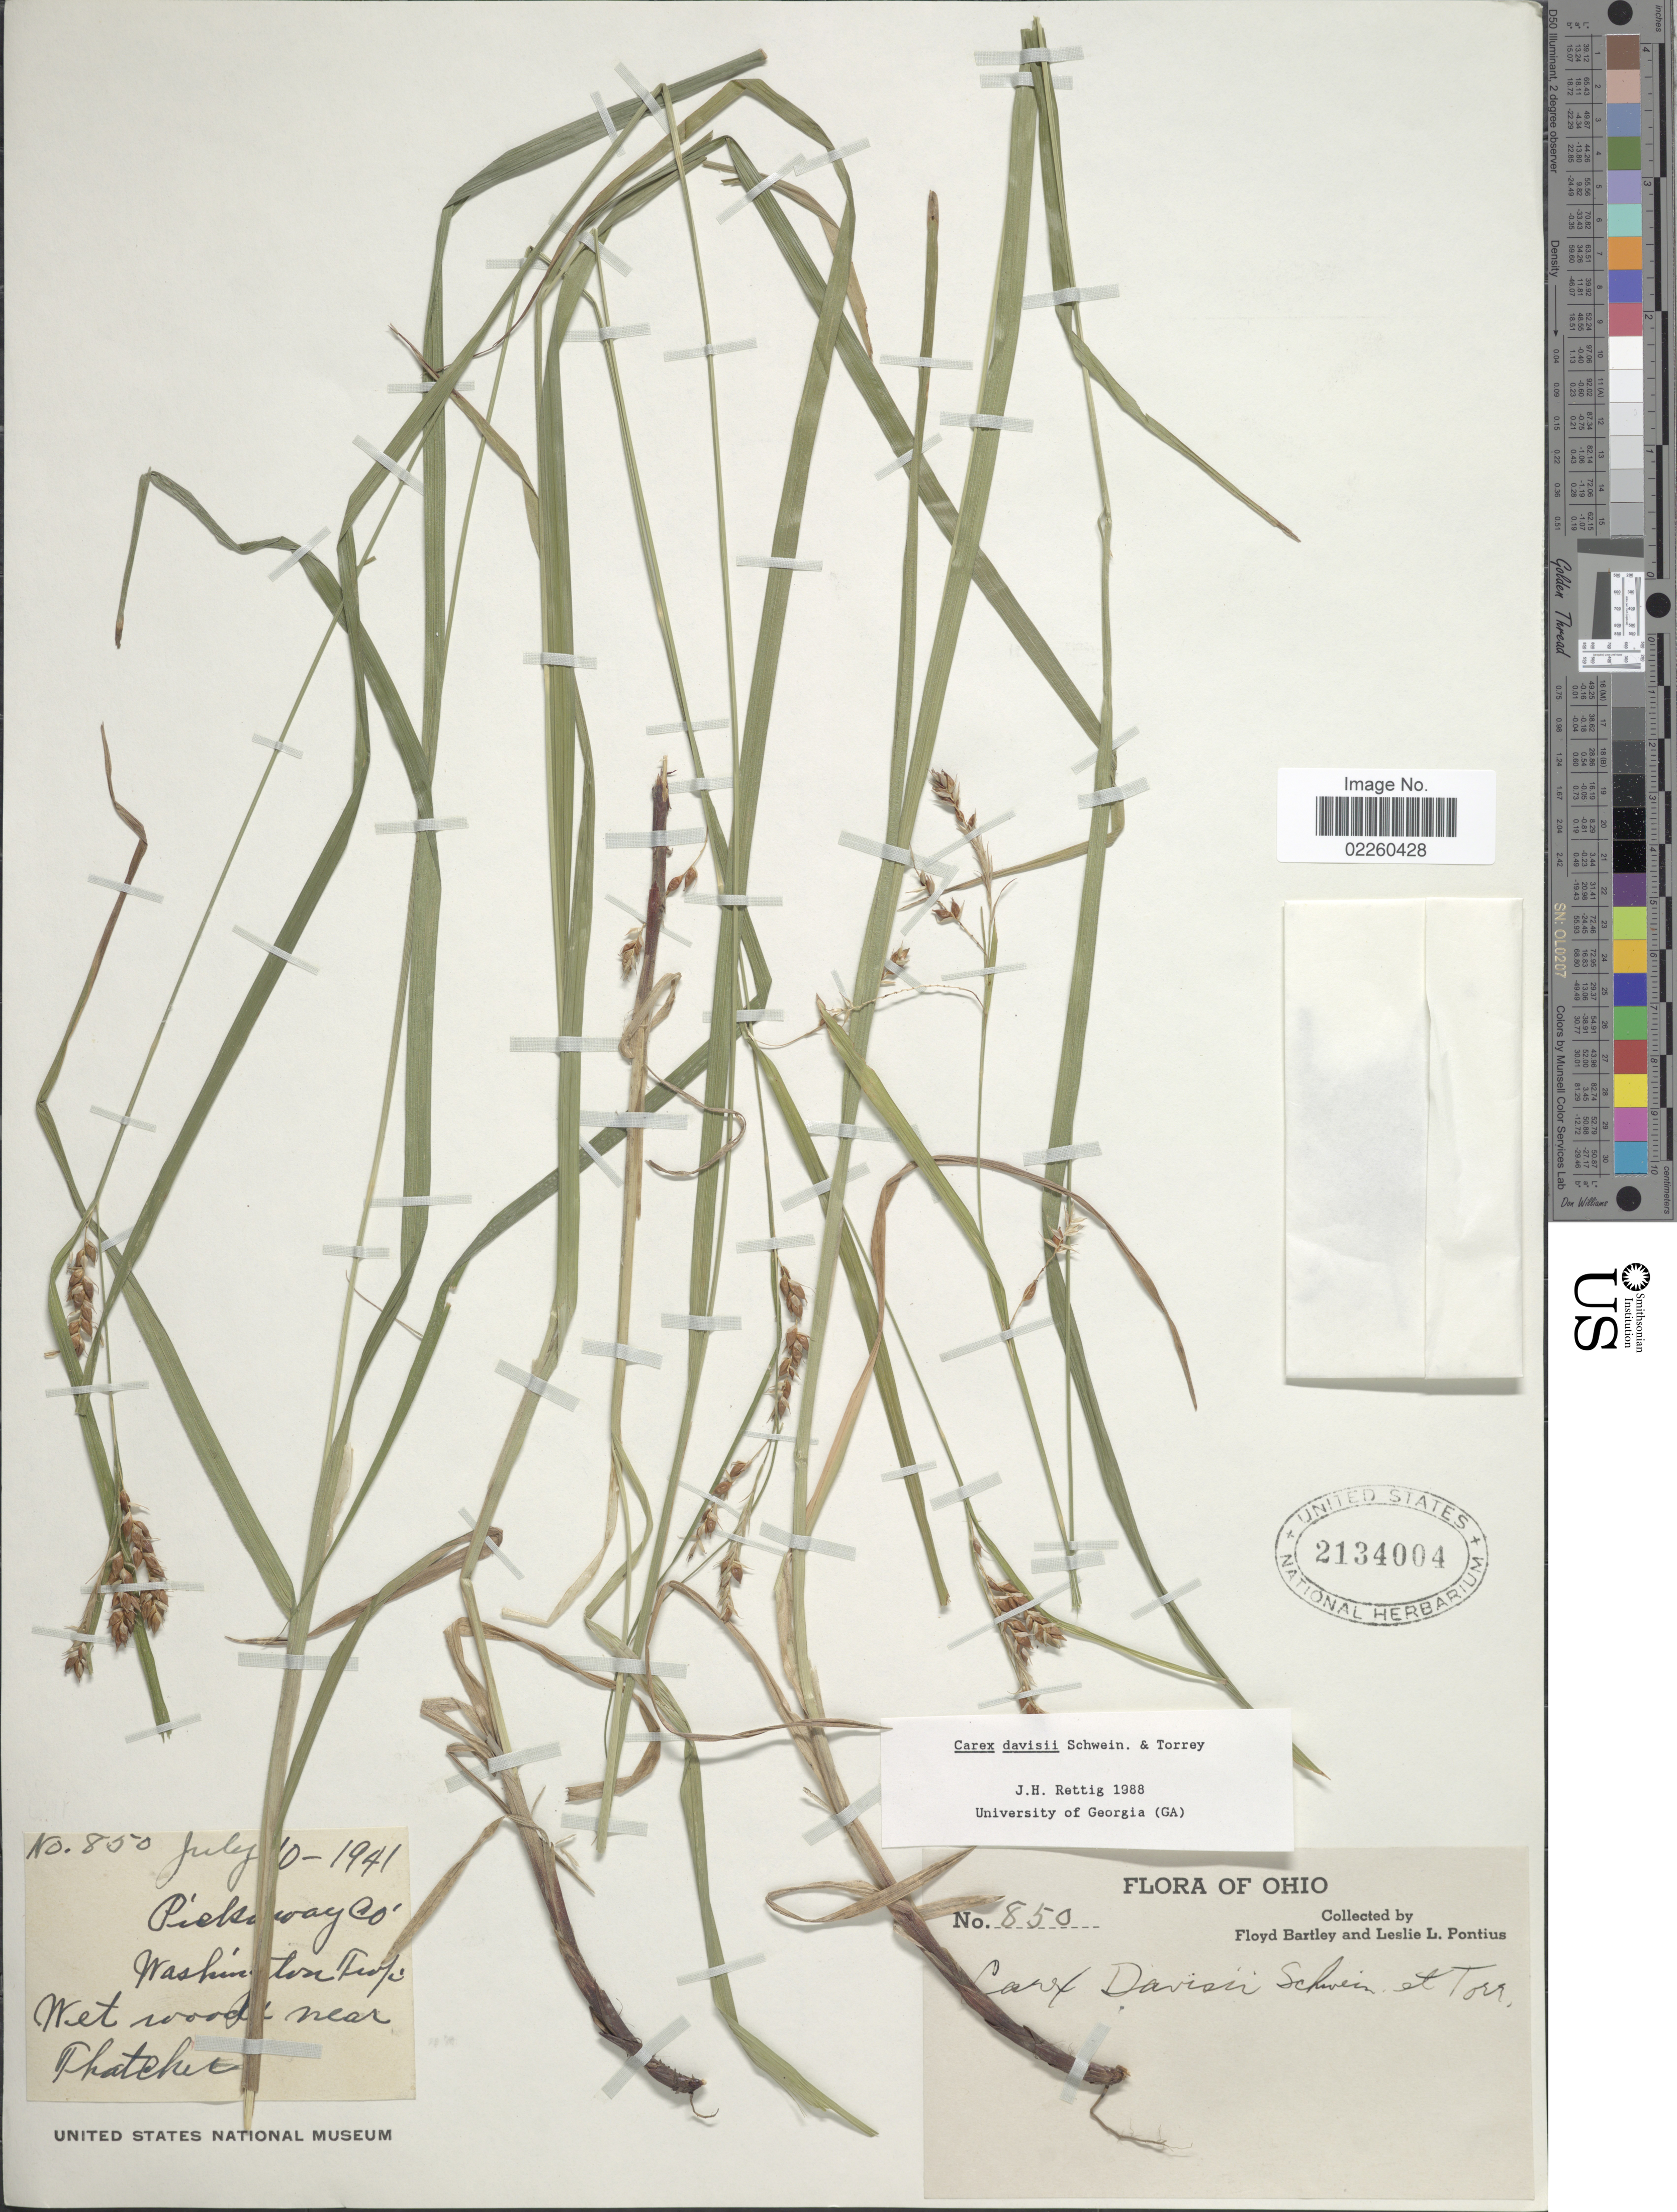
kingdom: Plantae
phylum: Tracheophyta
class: Liliopsida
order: Poales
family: Cyperaceae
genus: Carex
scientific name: Carex davisii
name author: Schwein. & Torr.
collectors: F. Bartley & L. Pontius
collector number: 850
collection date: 1941-07-10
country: United States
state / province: Ohio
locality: Pickaway Co., Washington Twp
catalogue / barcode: US 2134004